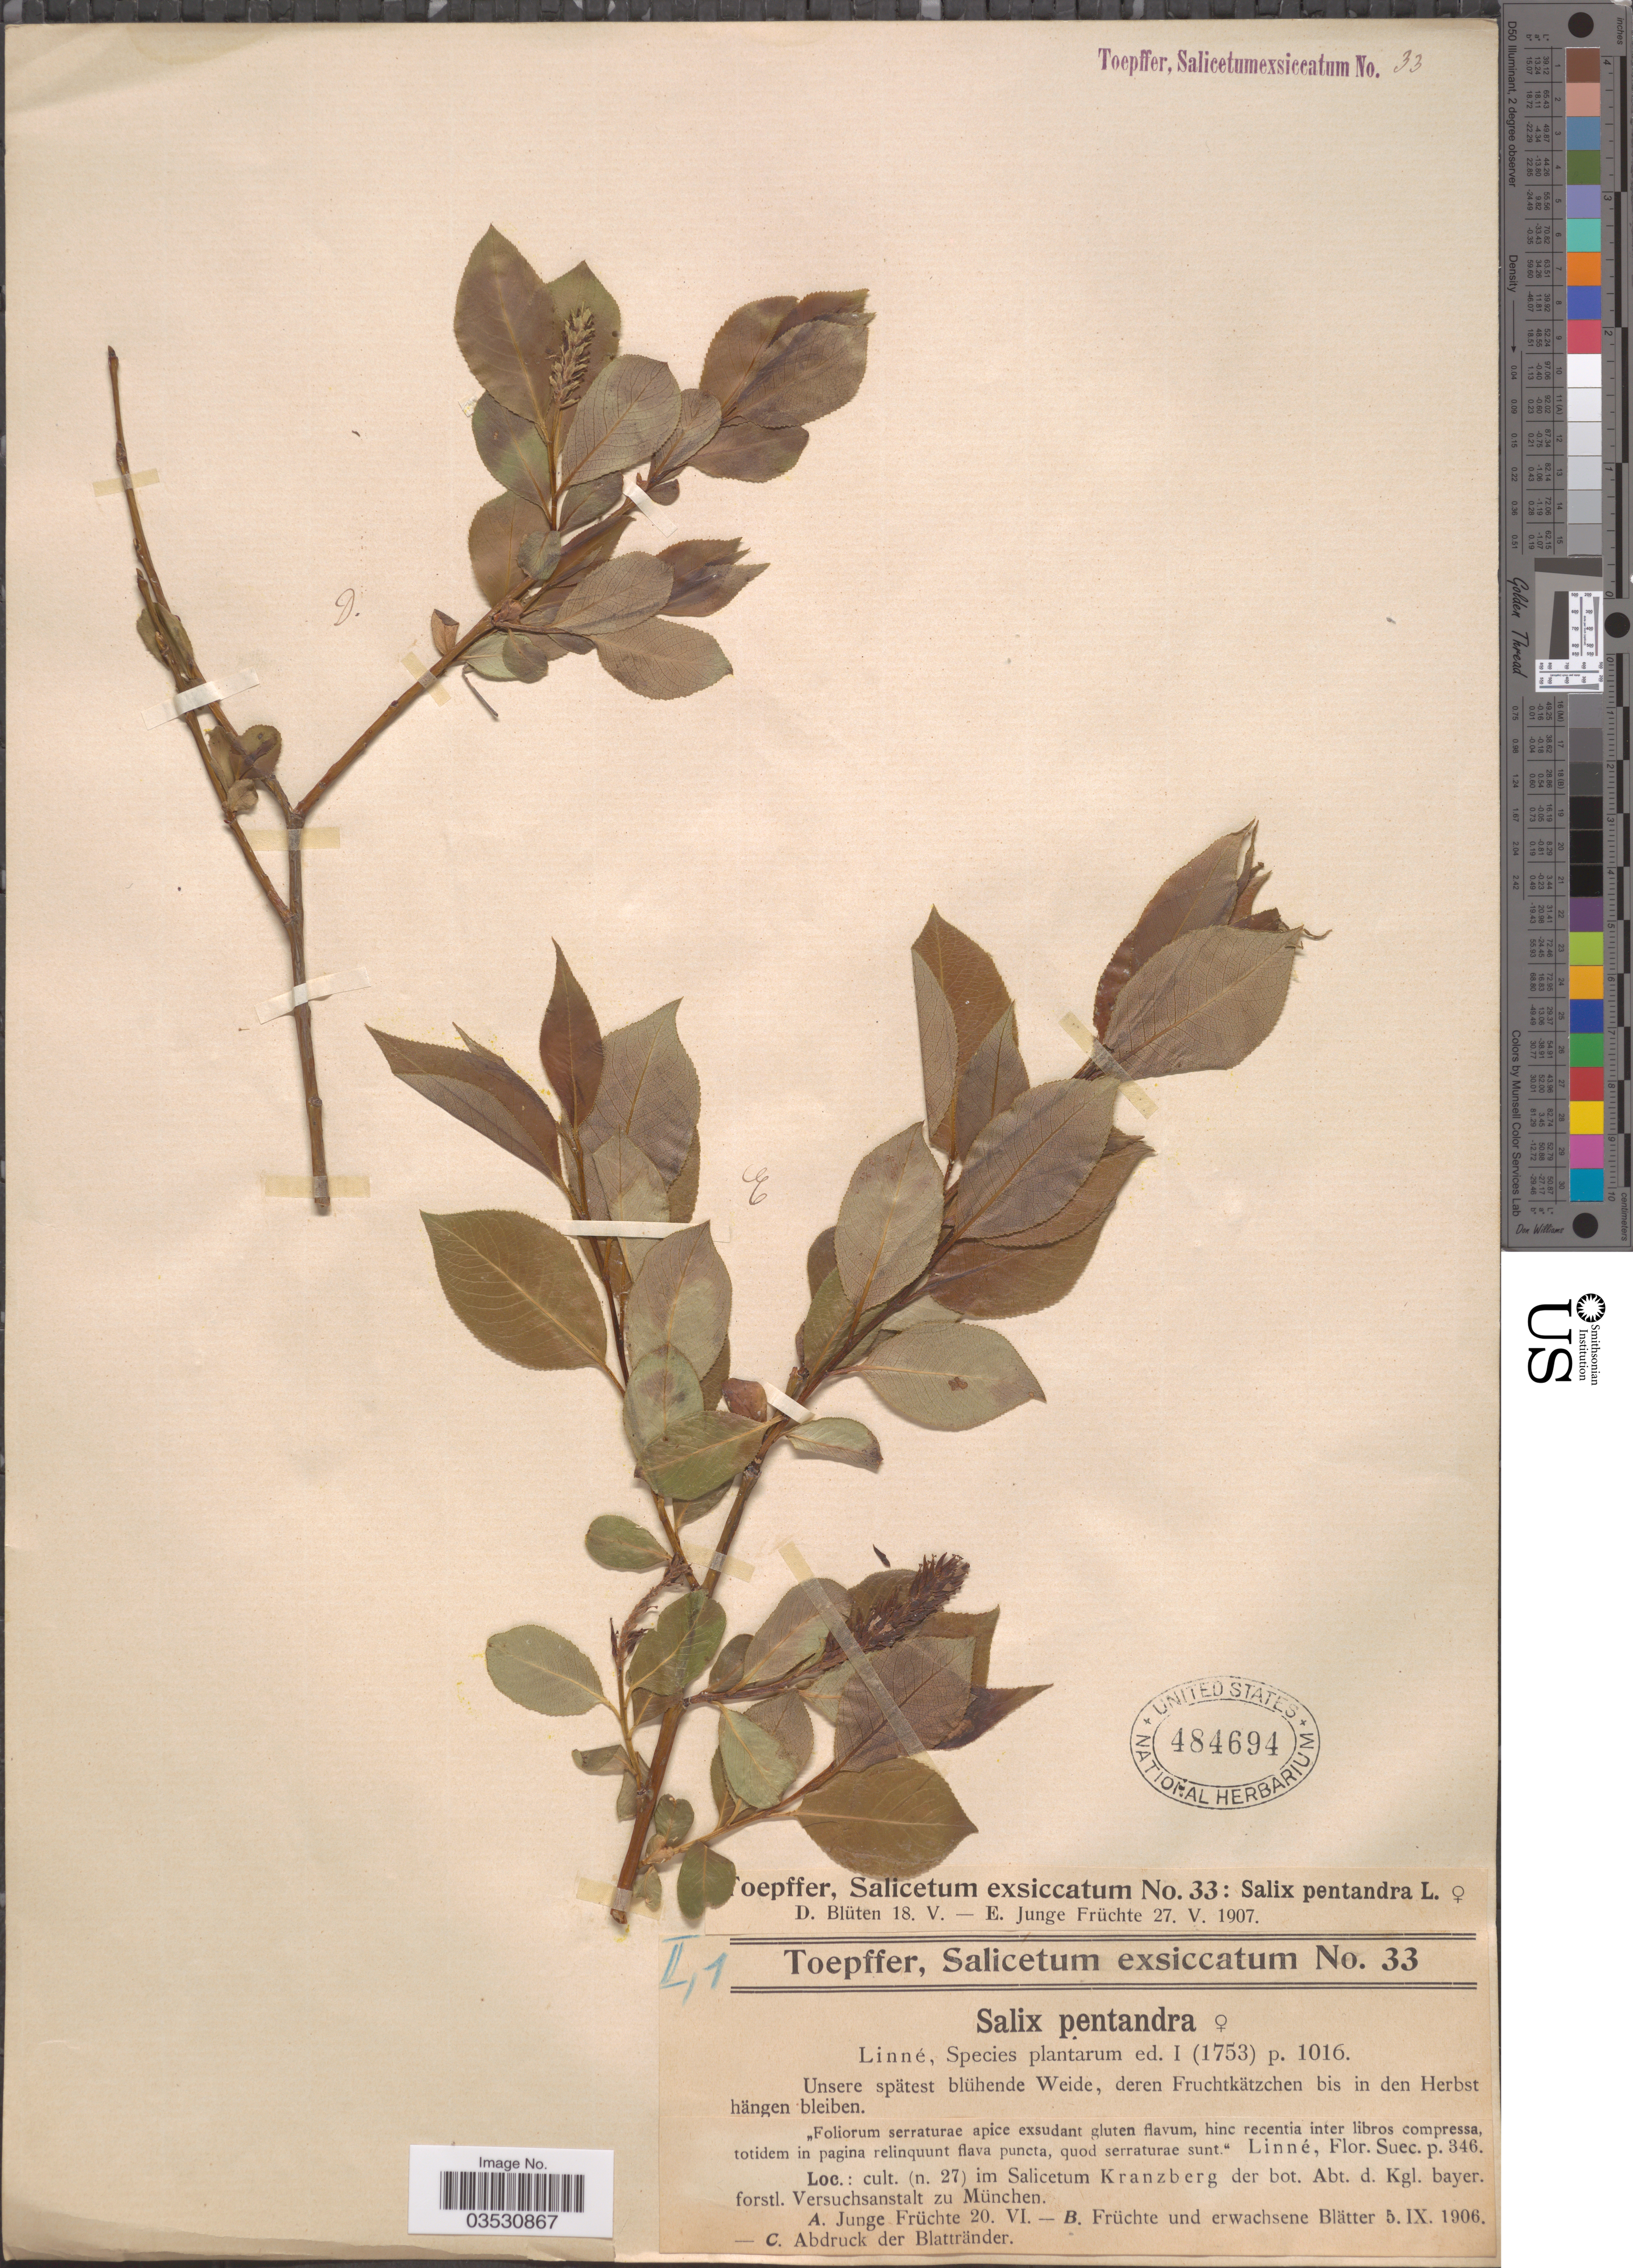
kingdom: Plantae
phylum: Tracheophyta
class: Magnoliopsida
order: Malpighiales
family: Salicaceae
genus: Salix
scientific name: Salix pentandra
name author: L.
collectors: A. Toepffer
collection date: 1906-06-20/1906-09-05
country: Germany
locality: Im Salicetum Kranzberg der bot. Abt. d. Kgl. bayer. forstl. Versuchsanstalt zu München.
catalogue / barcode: US 484694